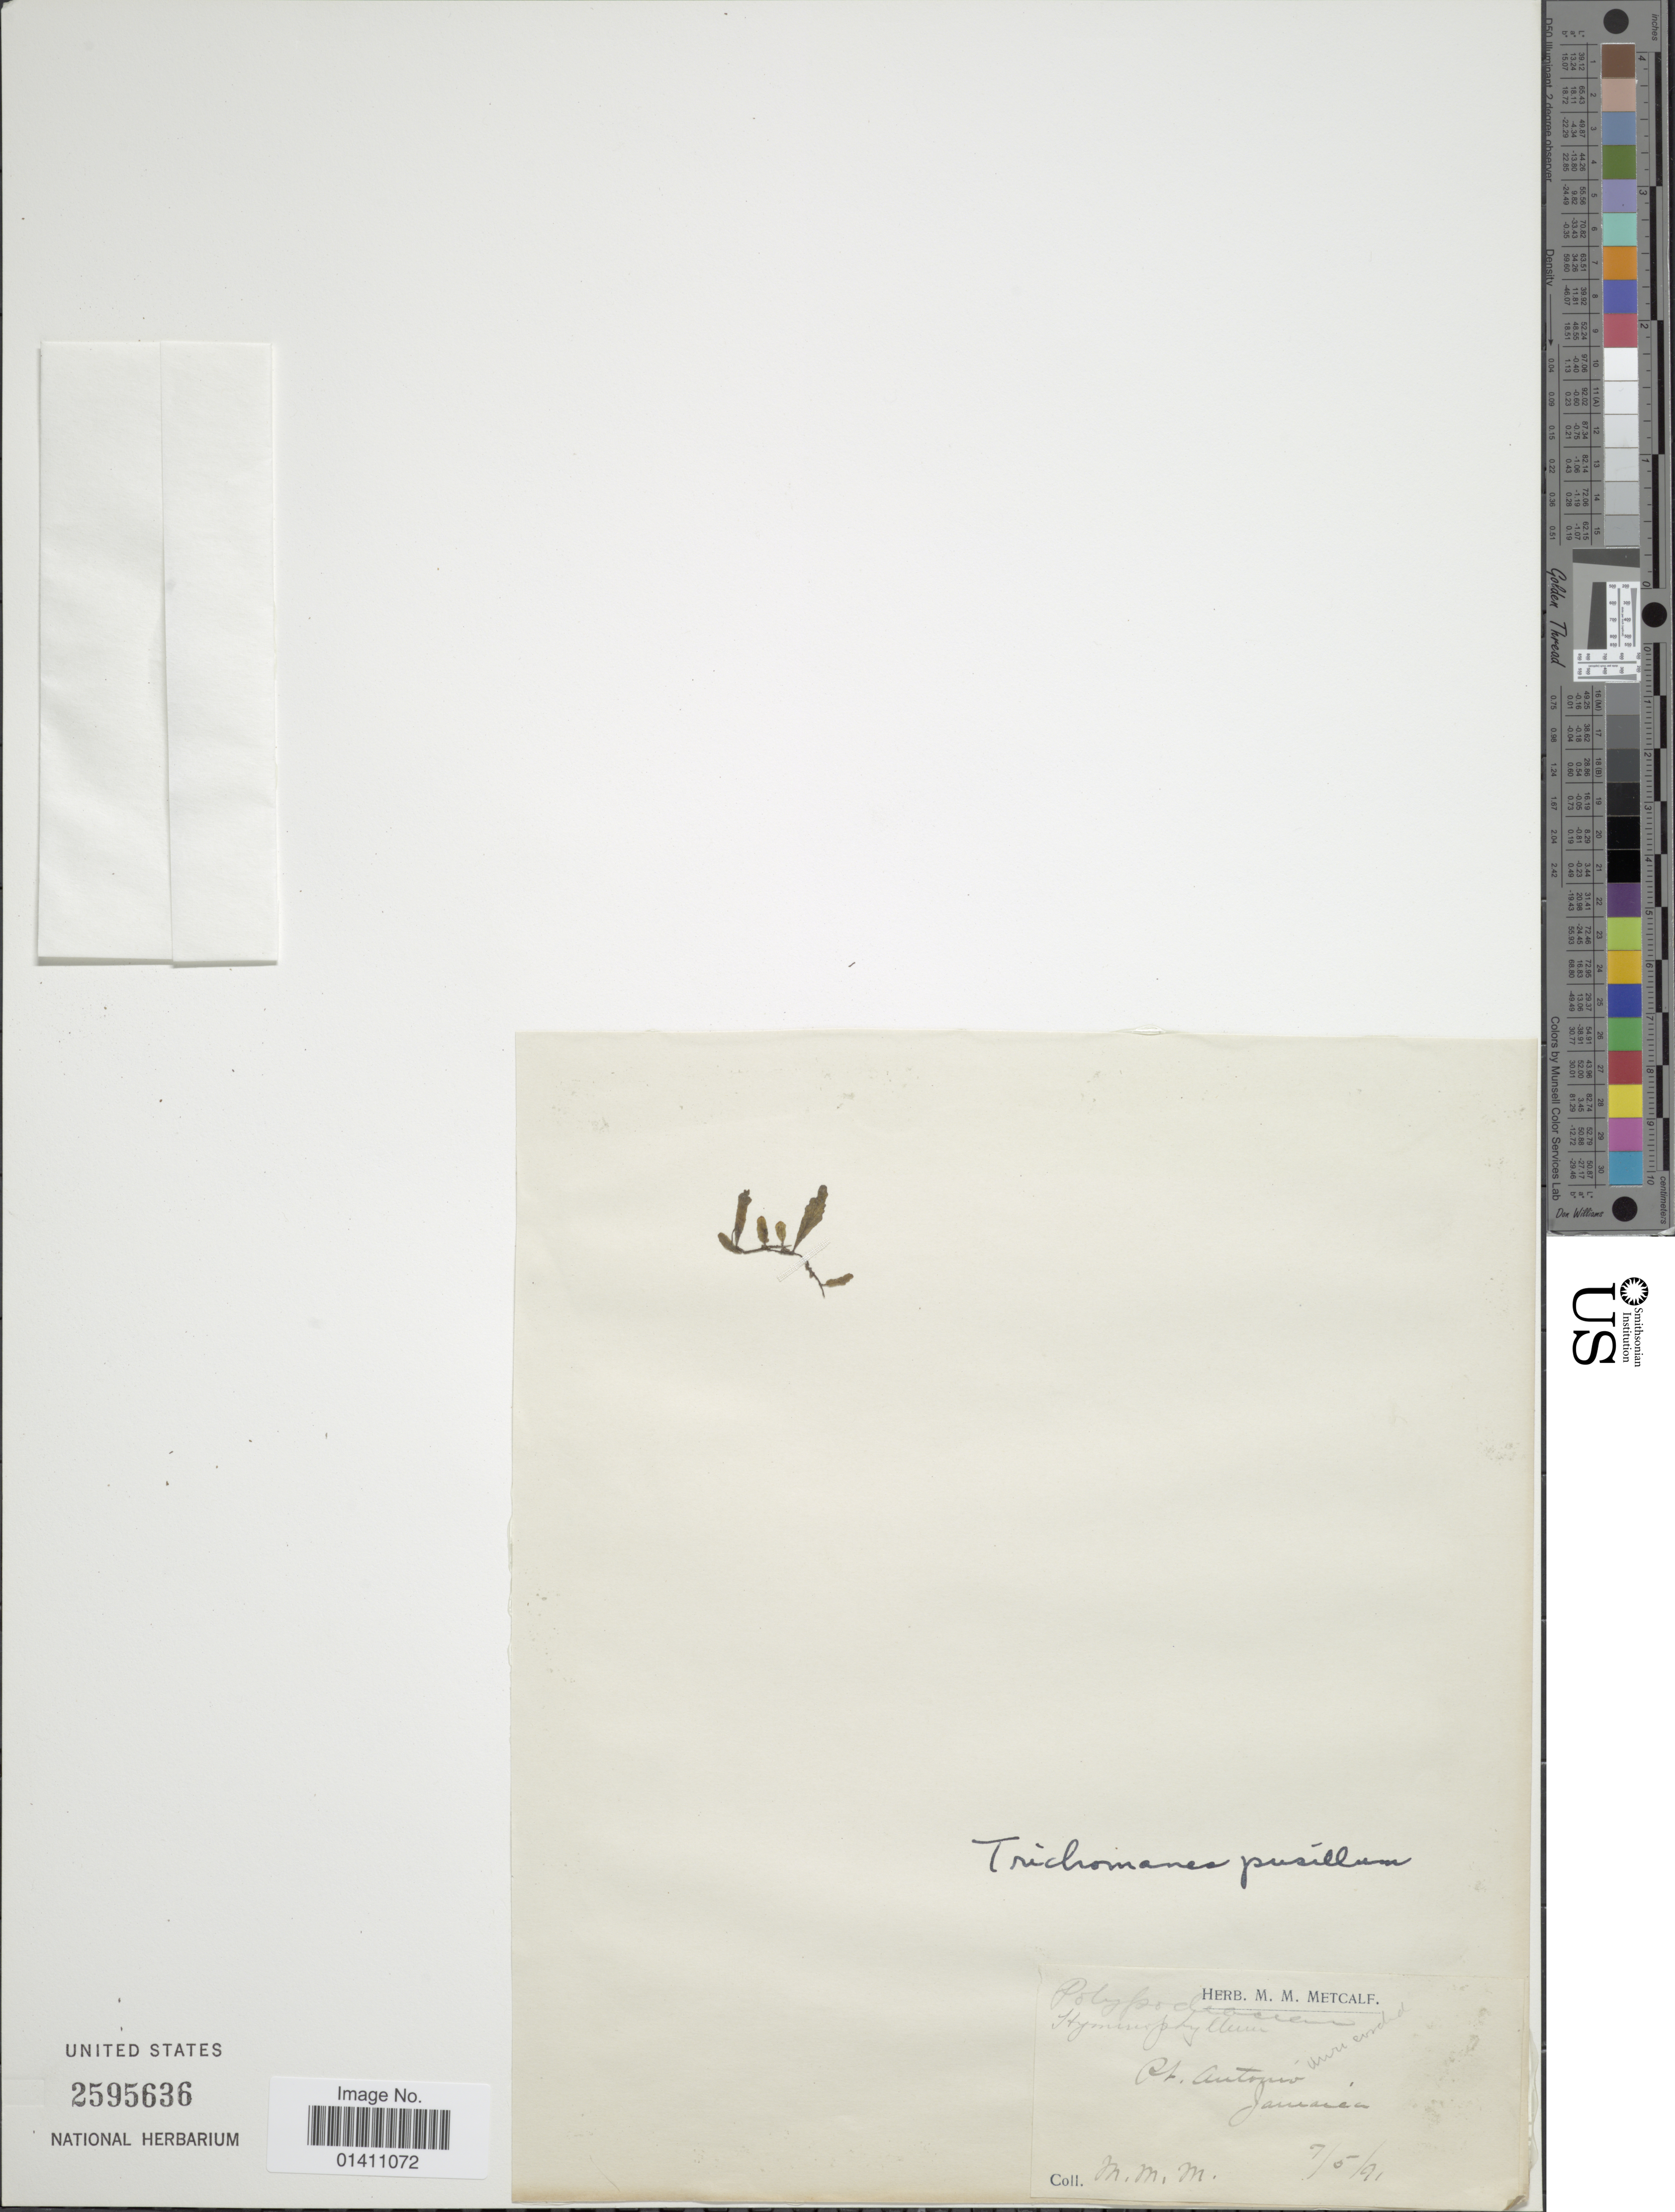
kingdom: Plantae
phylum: Tracheophyta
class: Polypodiopsida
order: Hymenophyllales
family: Hymenophyllaceae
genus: Didymoglossum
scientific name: Didymoglossum pusillum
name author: (Sw.) Desv.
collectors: M. Metcalf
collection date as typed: Transcribed d/m/y: 7/5/91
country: Jamaica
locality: Pt. Antonio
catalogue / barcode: US 2595636